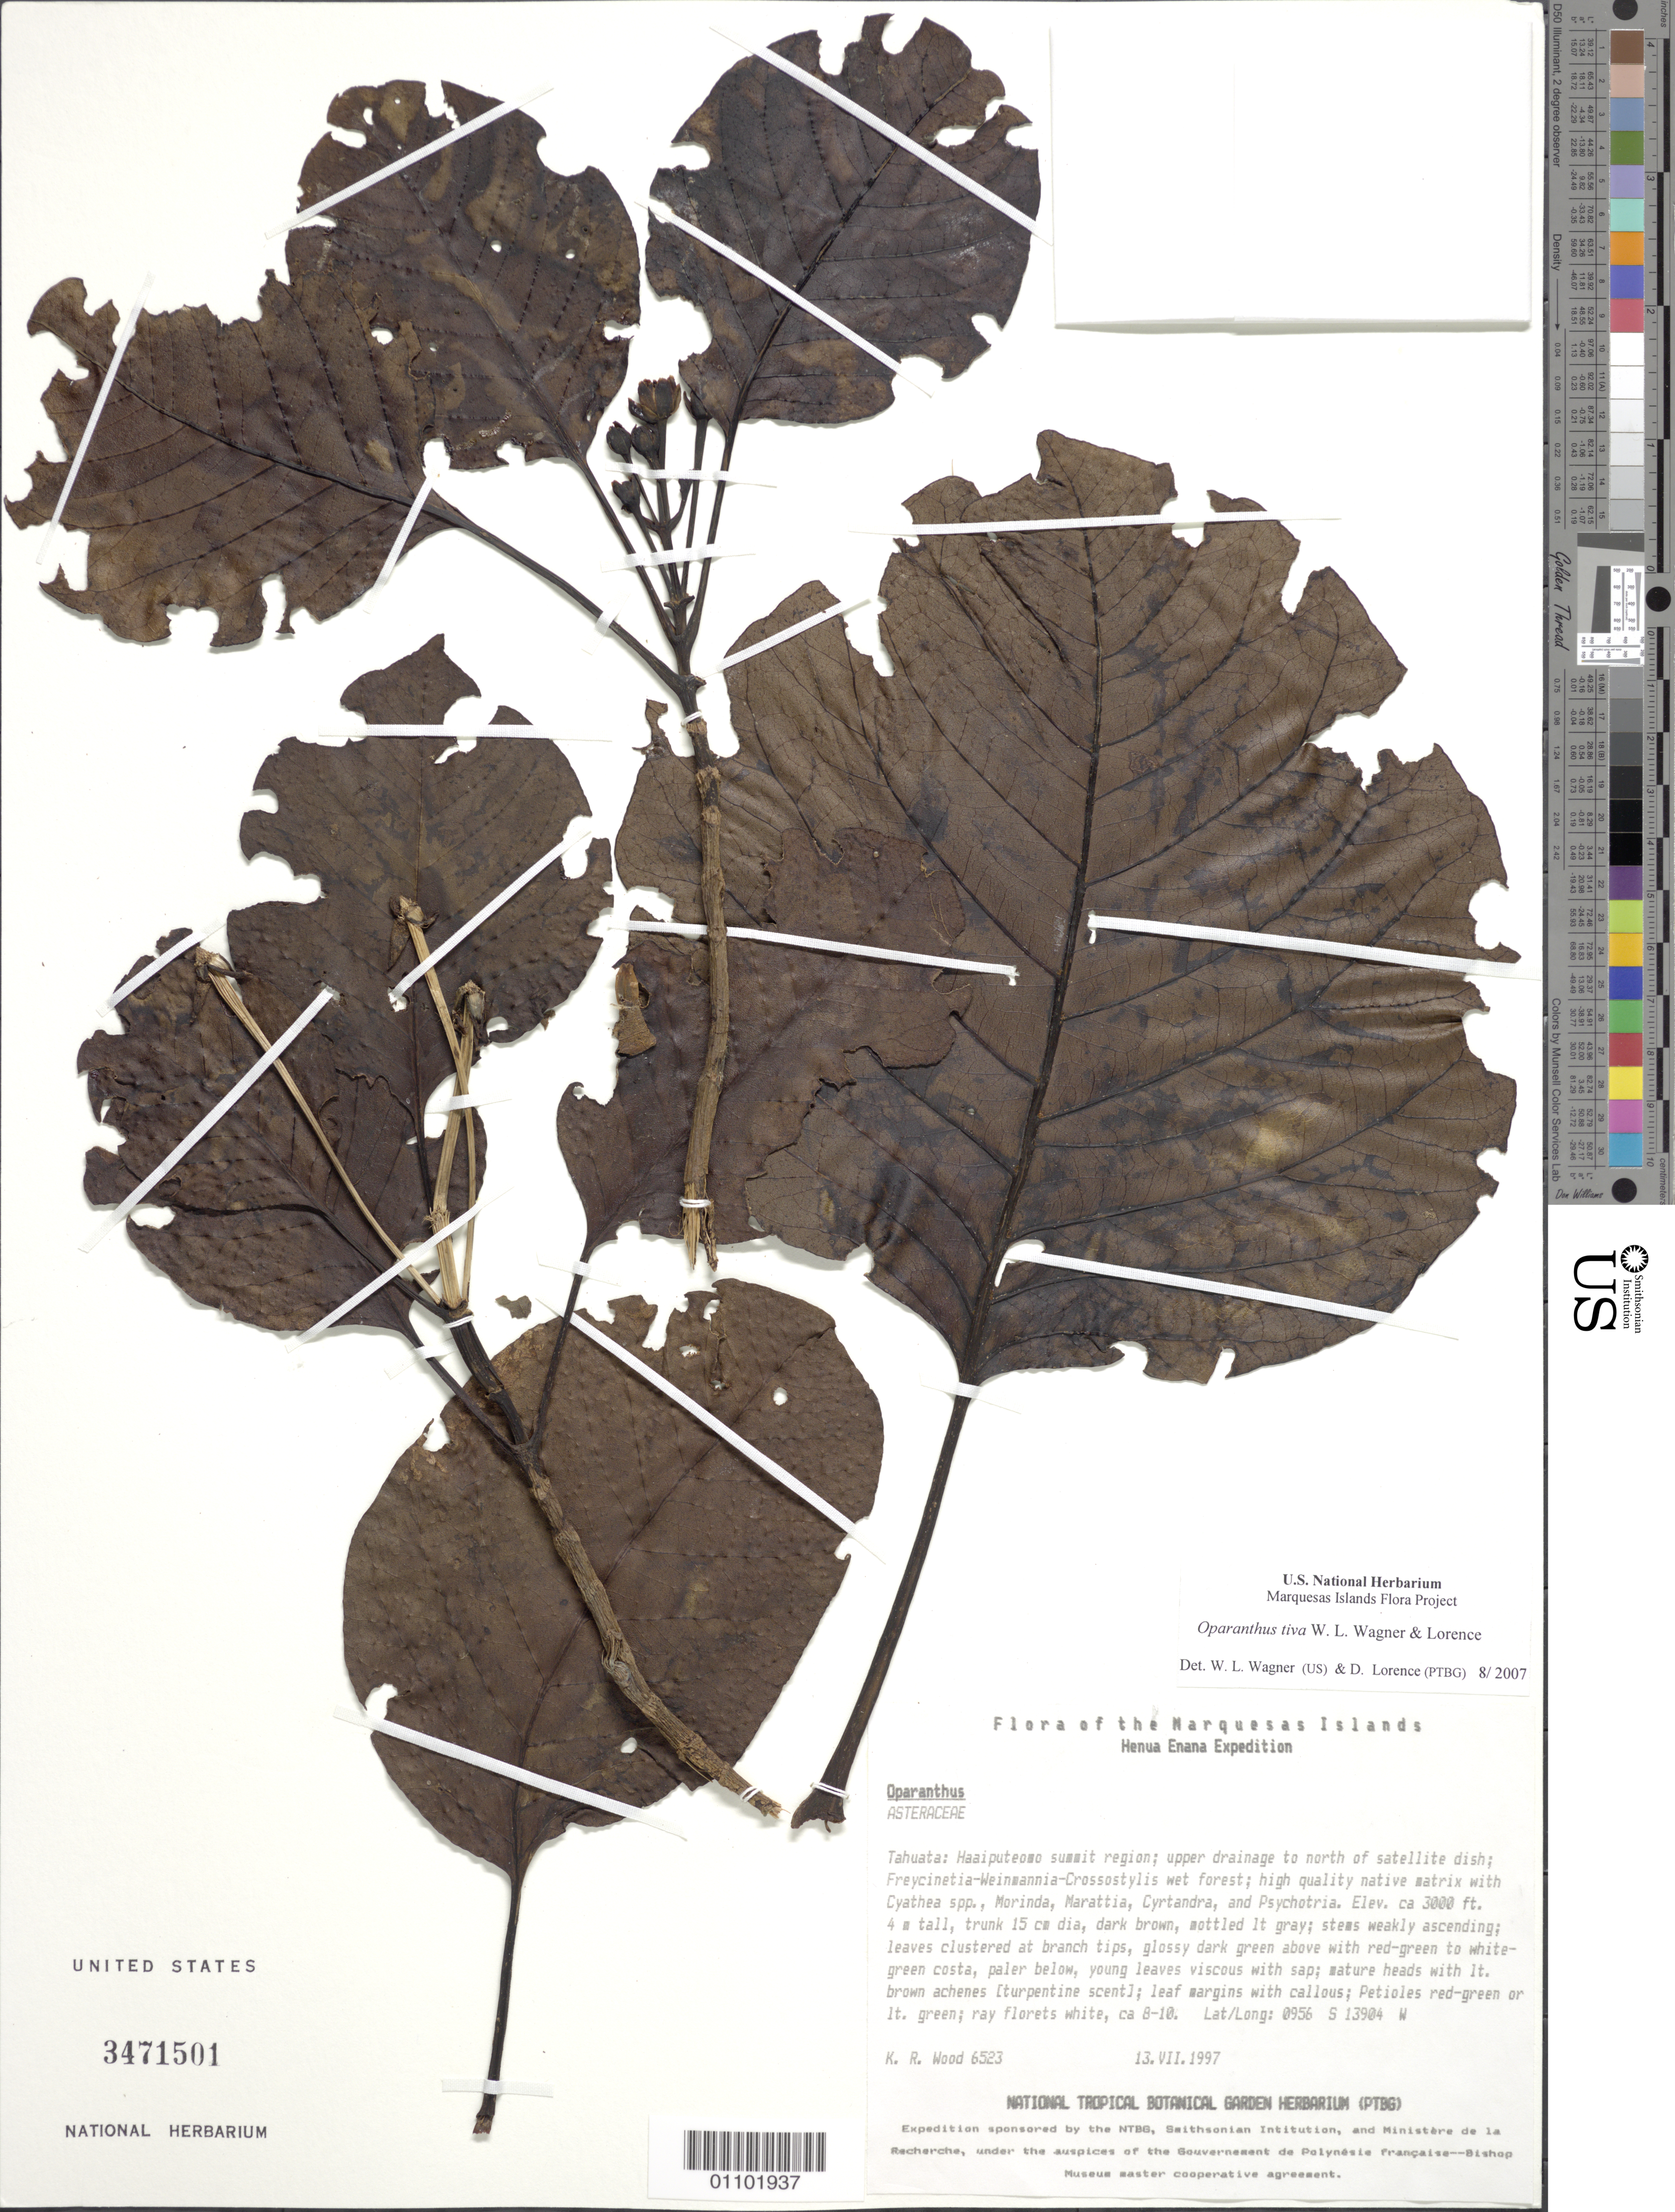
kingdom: Plantae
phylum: Tracheophyta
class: Magnoliopsida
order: Asterales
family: Asteraceae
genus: Oparanthus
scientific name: Oparanthus tiva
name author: W.L. Wagner & Lorence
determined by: Wagner, W. L., (BOT), Smithsonian Institution - National Museum of Natural History (UNITED STATES)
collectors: K. R. Wood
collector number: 6523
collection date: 1997-07-13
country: French Polynesia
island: Tahuata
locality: Haaoiputeomo summit region, upper drainage to N of satellite dish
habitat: Freycinetia-Weinmannia-Crossostylis wet forest, high quality native matrix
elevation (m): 914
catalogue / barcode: US 3471501